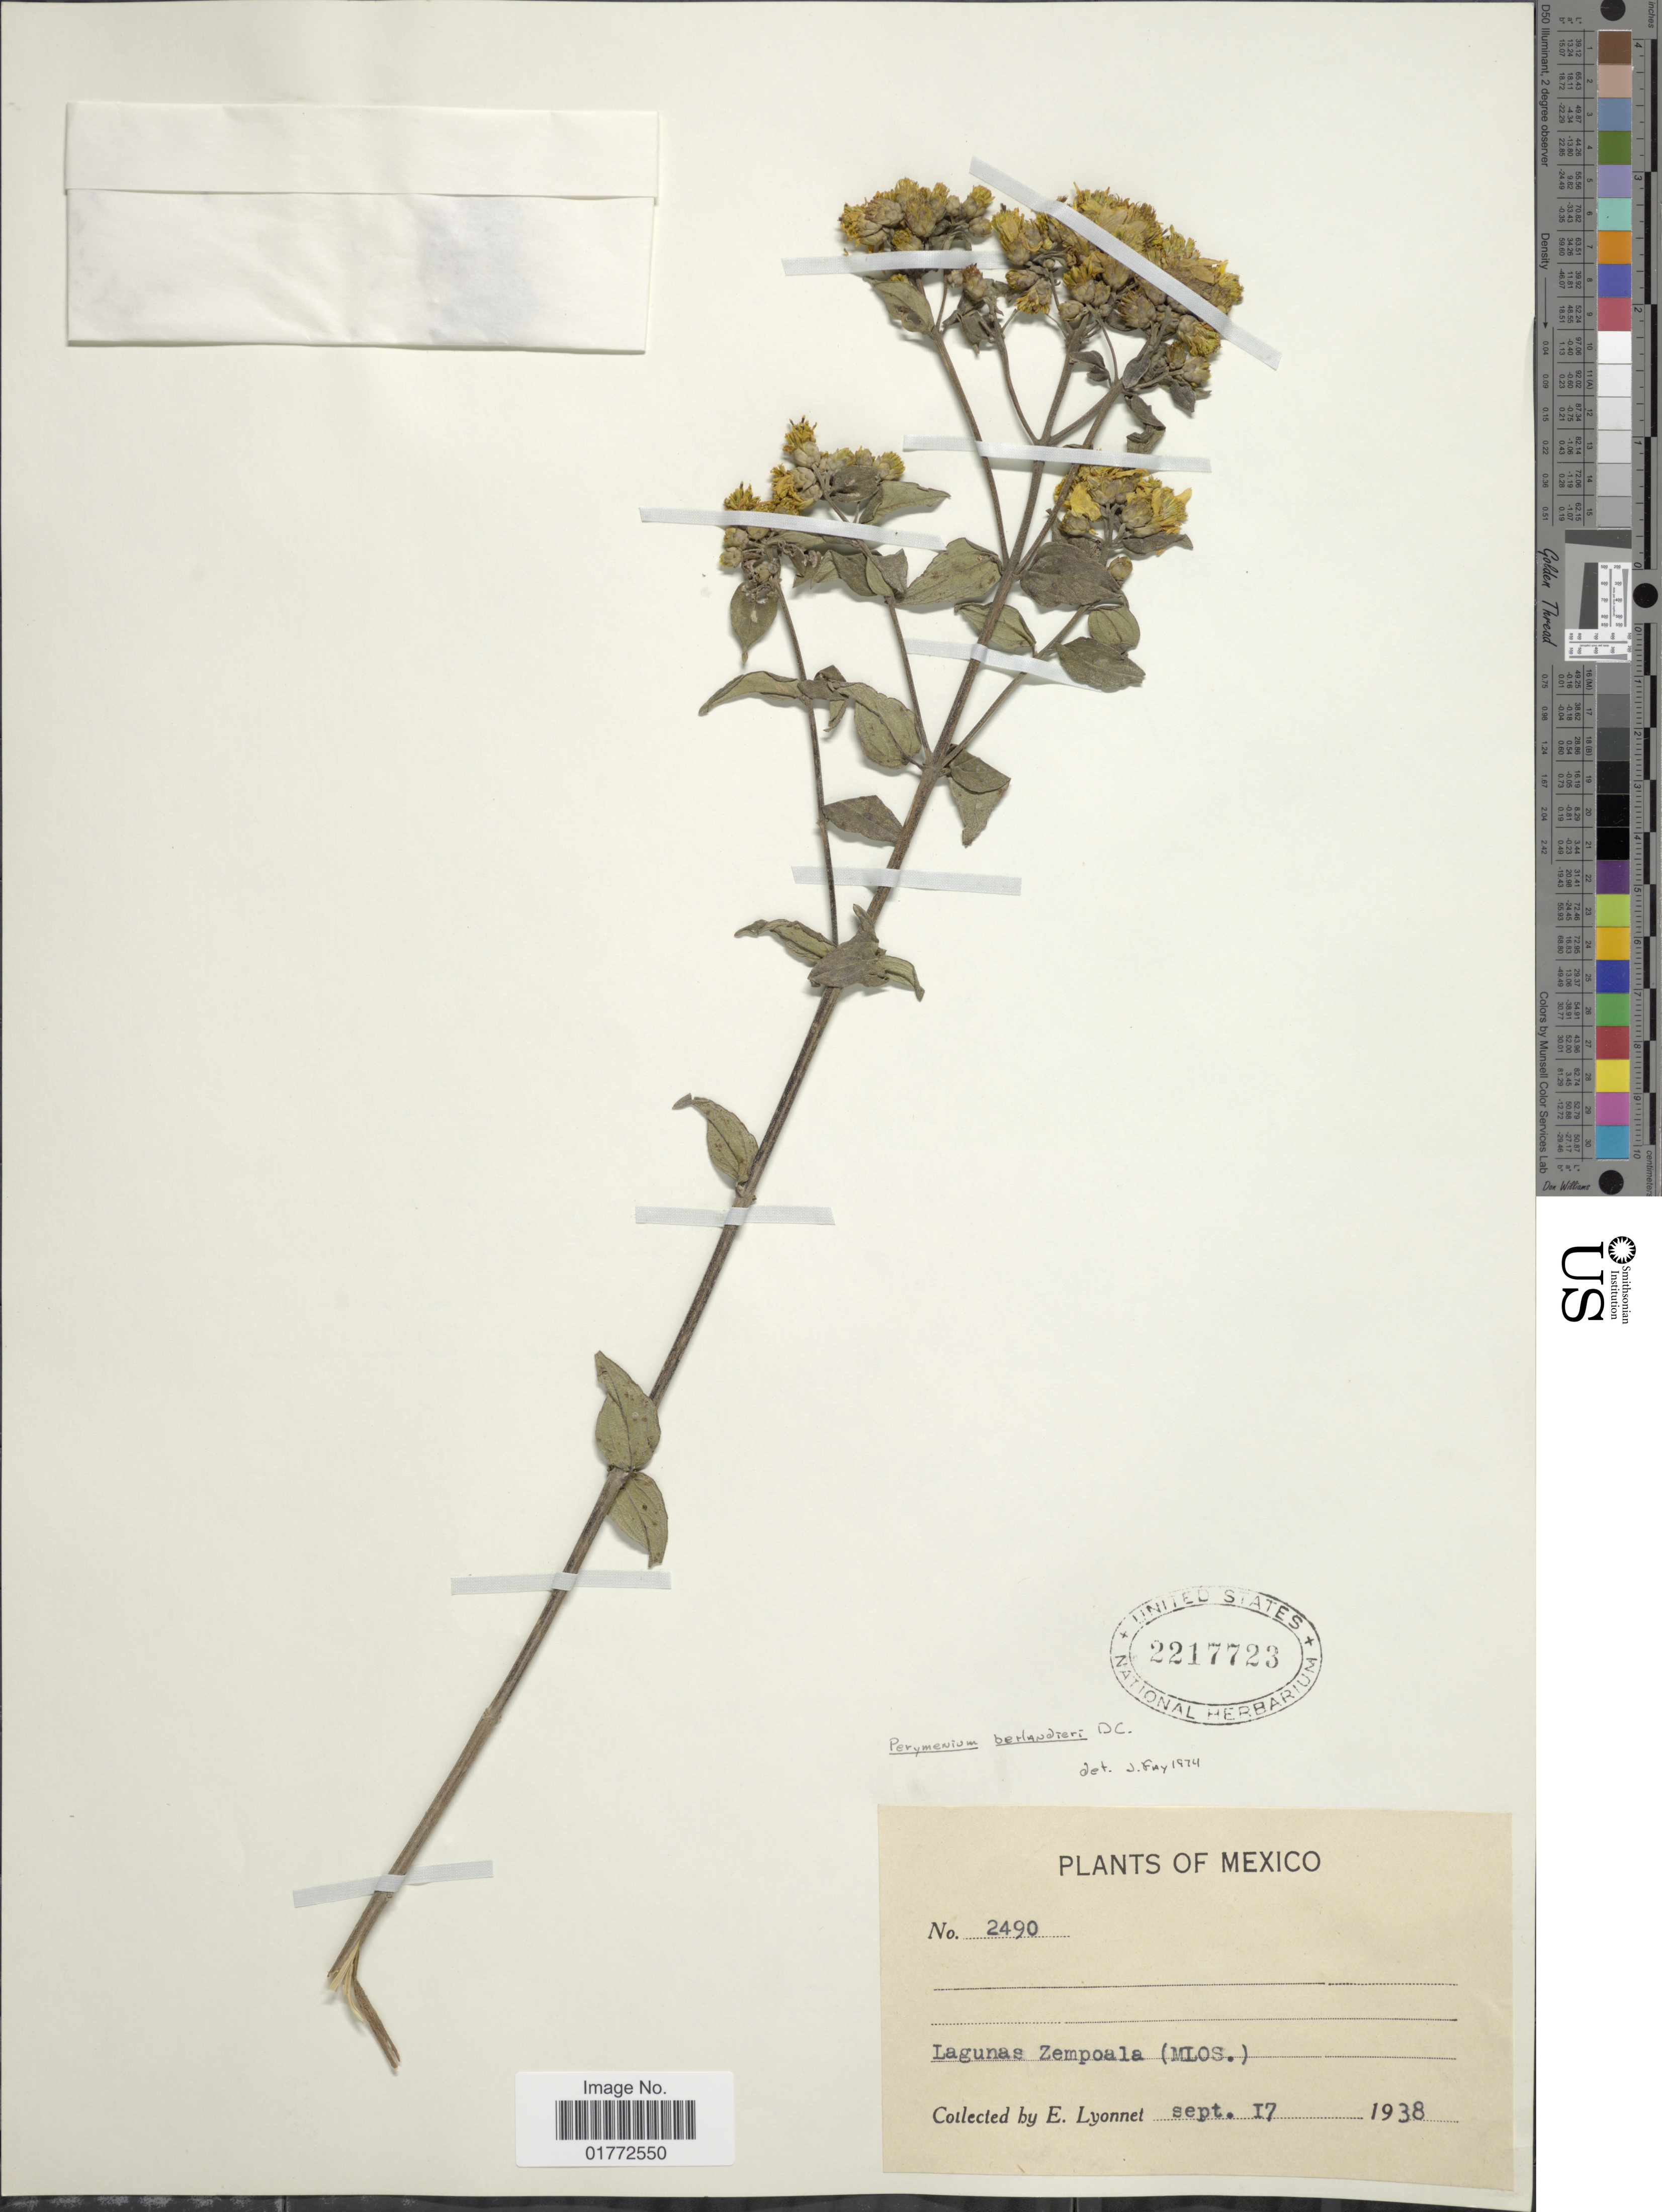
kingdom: Plantae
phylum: Tracheophyta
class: Magnoliopsida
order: Asterales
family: Asteraceae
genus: Perymenium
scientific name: Perymenium berlandieri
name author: DC.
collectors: E. Lyonnet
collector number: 2490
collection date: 1938-09-17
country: Mexico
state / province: Morelos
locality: Lagunas Zempoala (MLOS)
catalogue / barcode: US 2217723